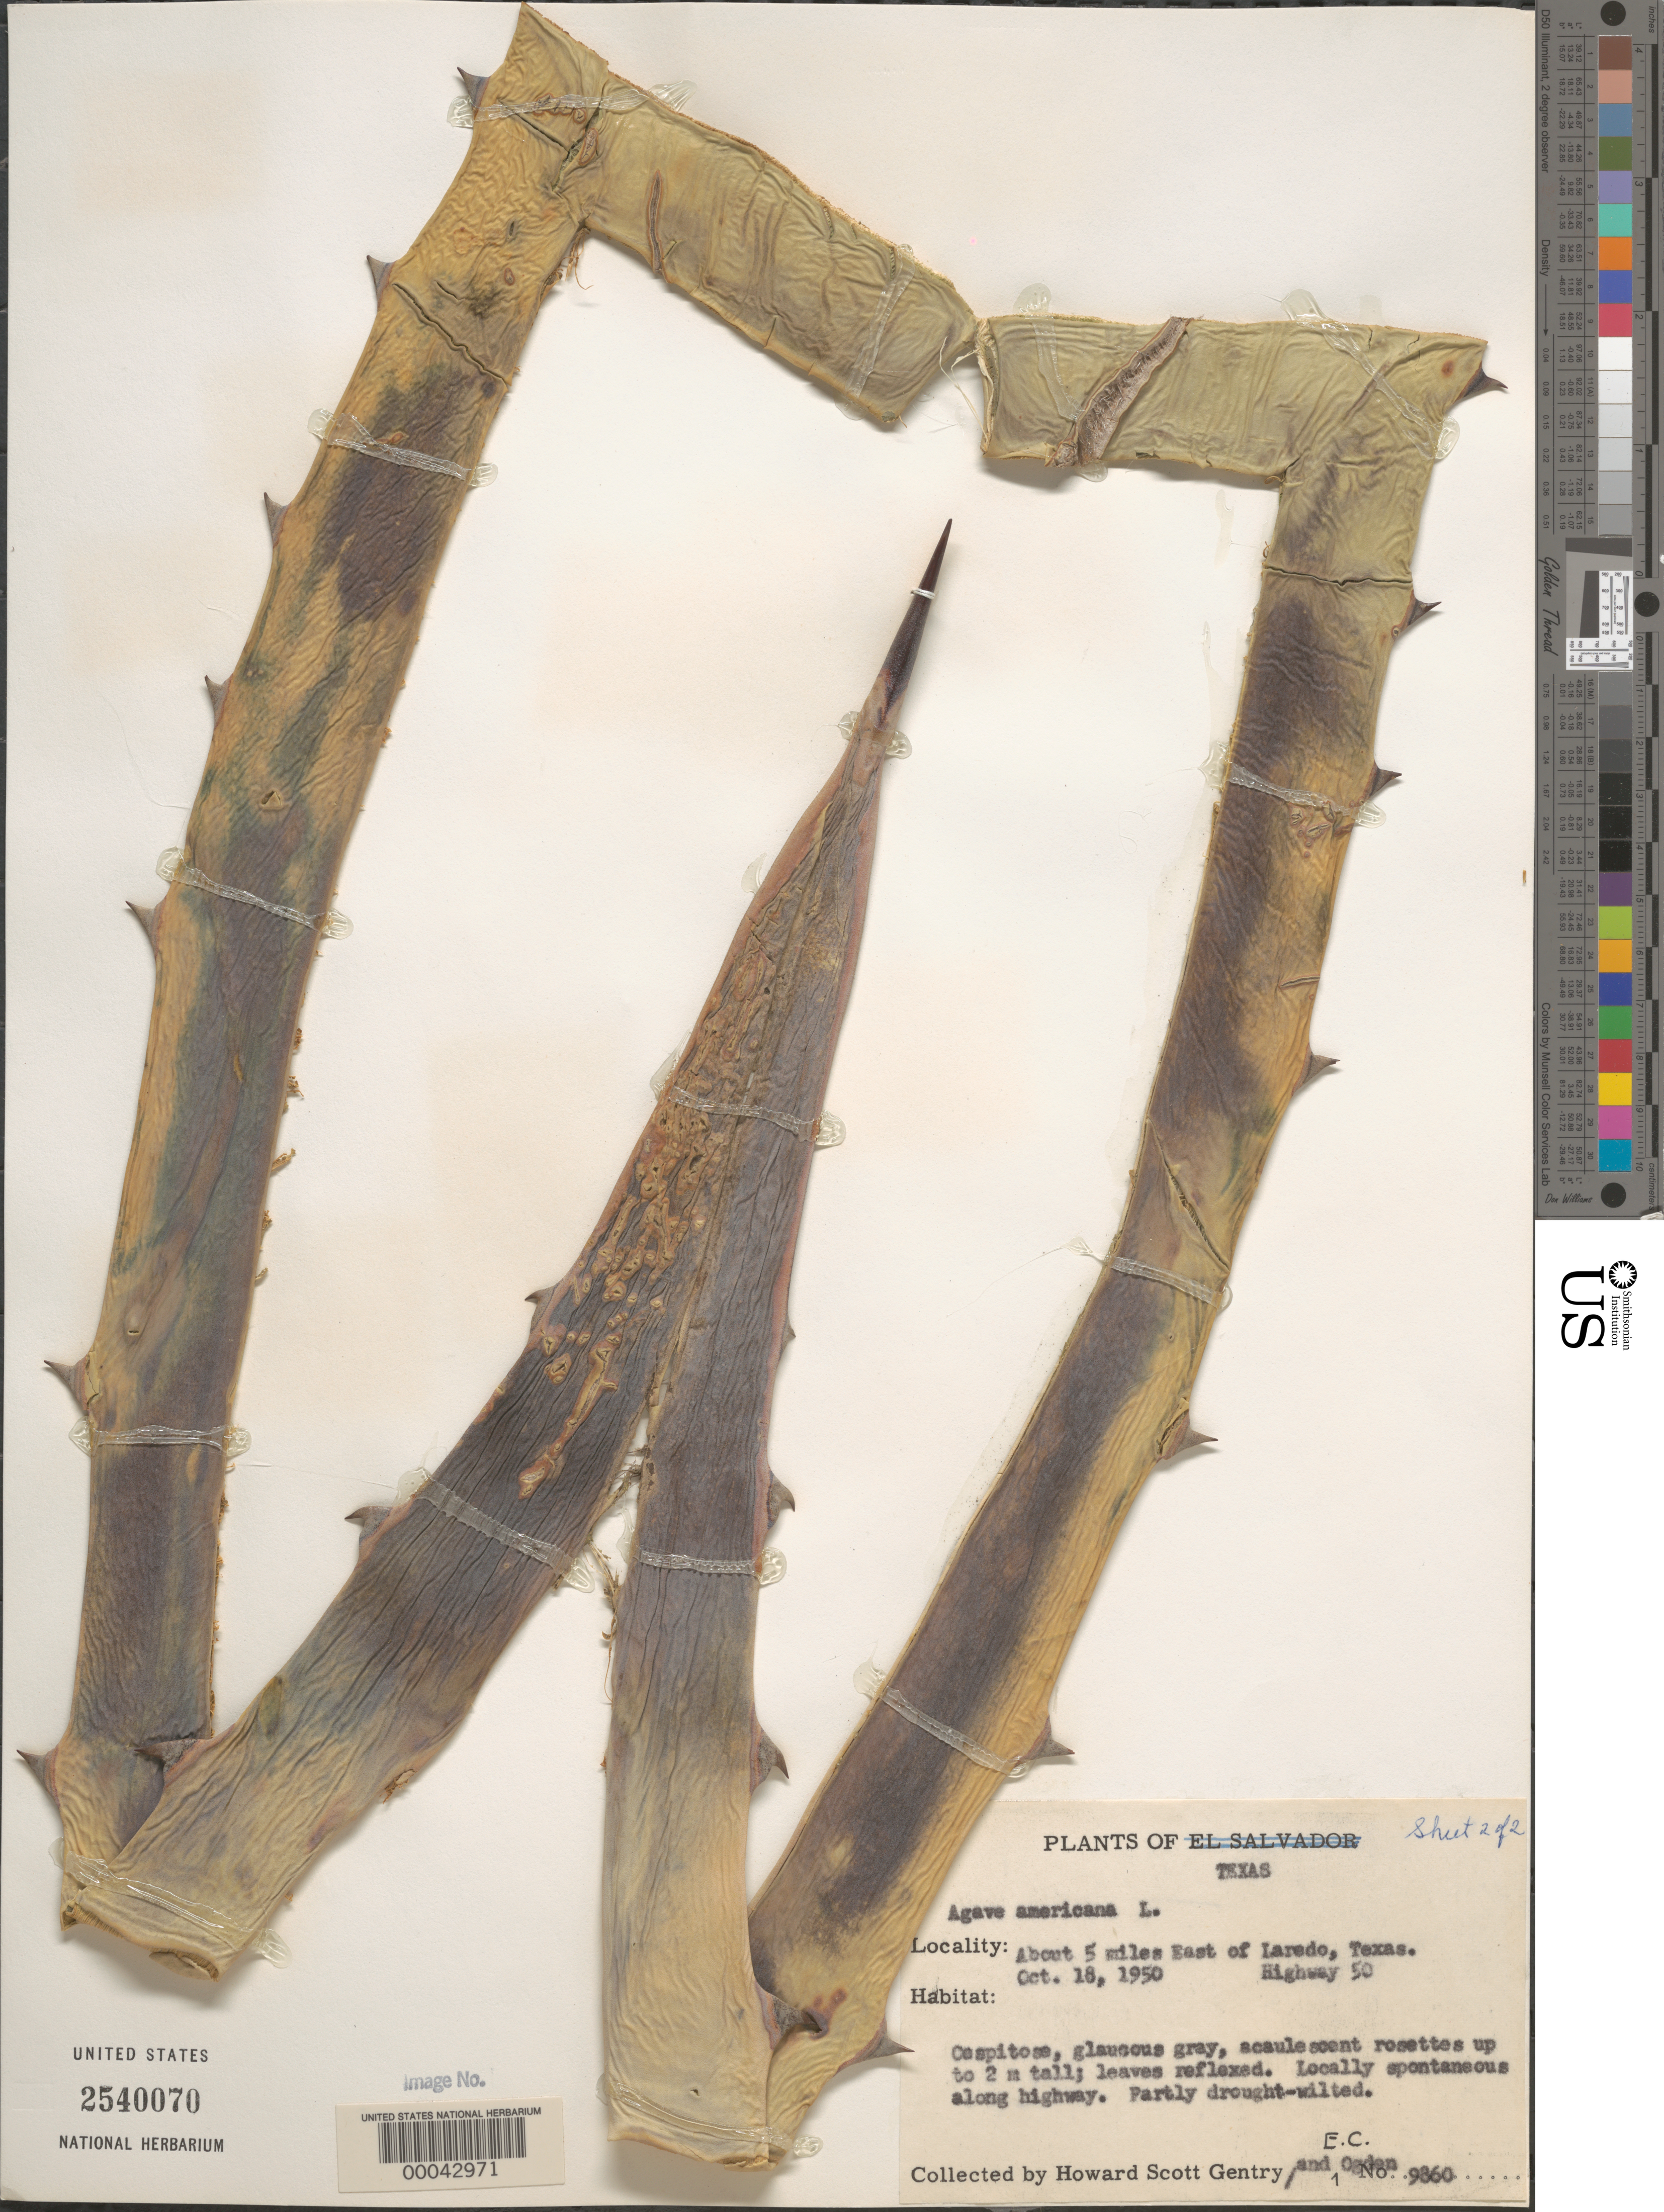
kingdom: Plantae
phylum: Tracheophyta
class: Liliopsida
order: Asparagales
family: Asparagaceae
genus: Agave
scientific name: Agave americana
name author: L.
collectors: H. S. Gentry & E. Ogden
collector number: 9860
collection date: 1950-10-18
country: United States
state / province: Texas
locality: About 5 miles East of Laredo. Highway 50.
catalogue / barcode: US 2540070